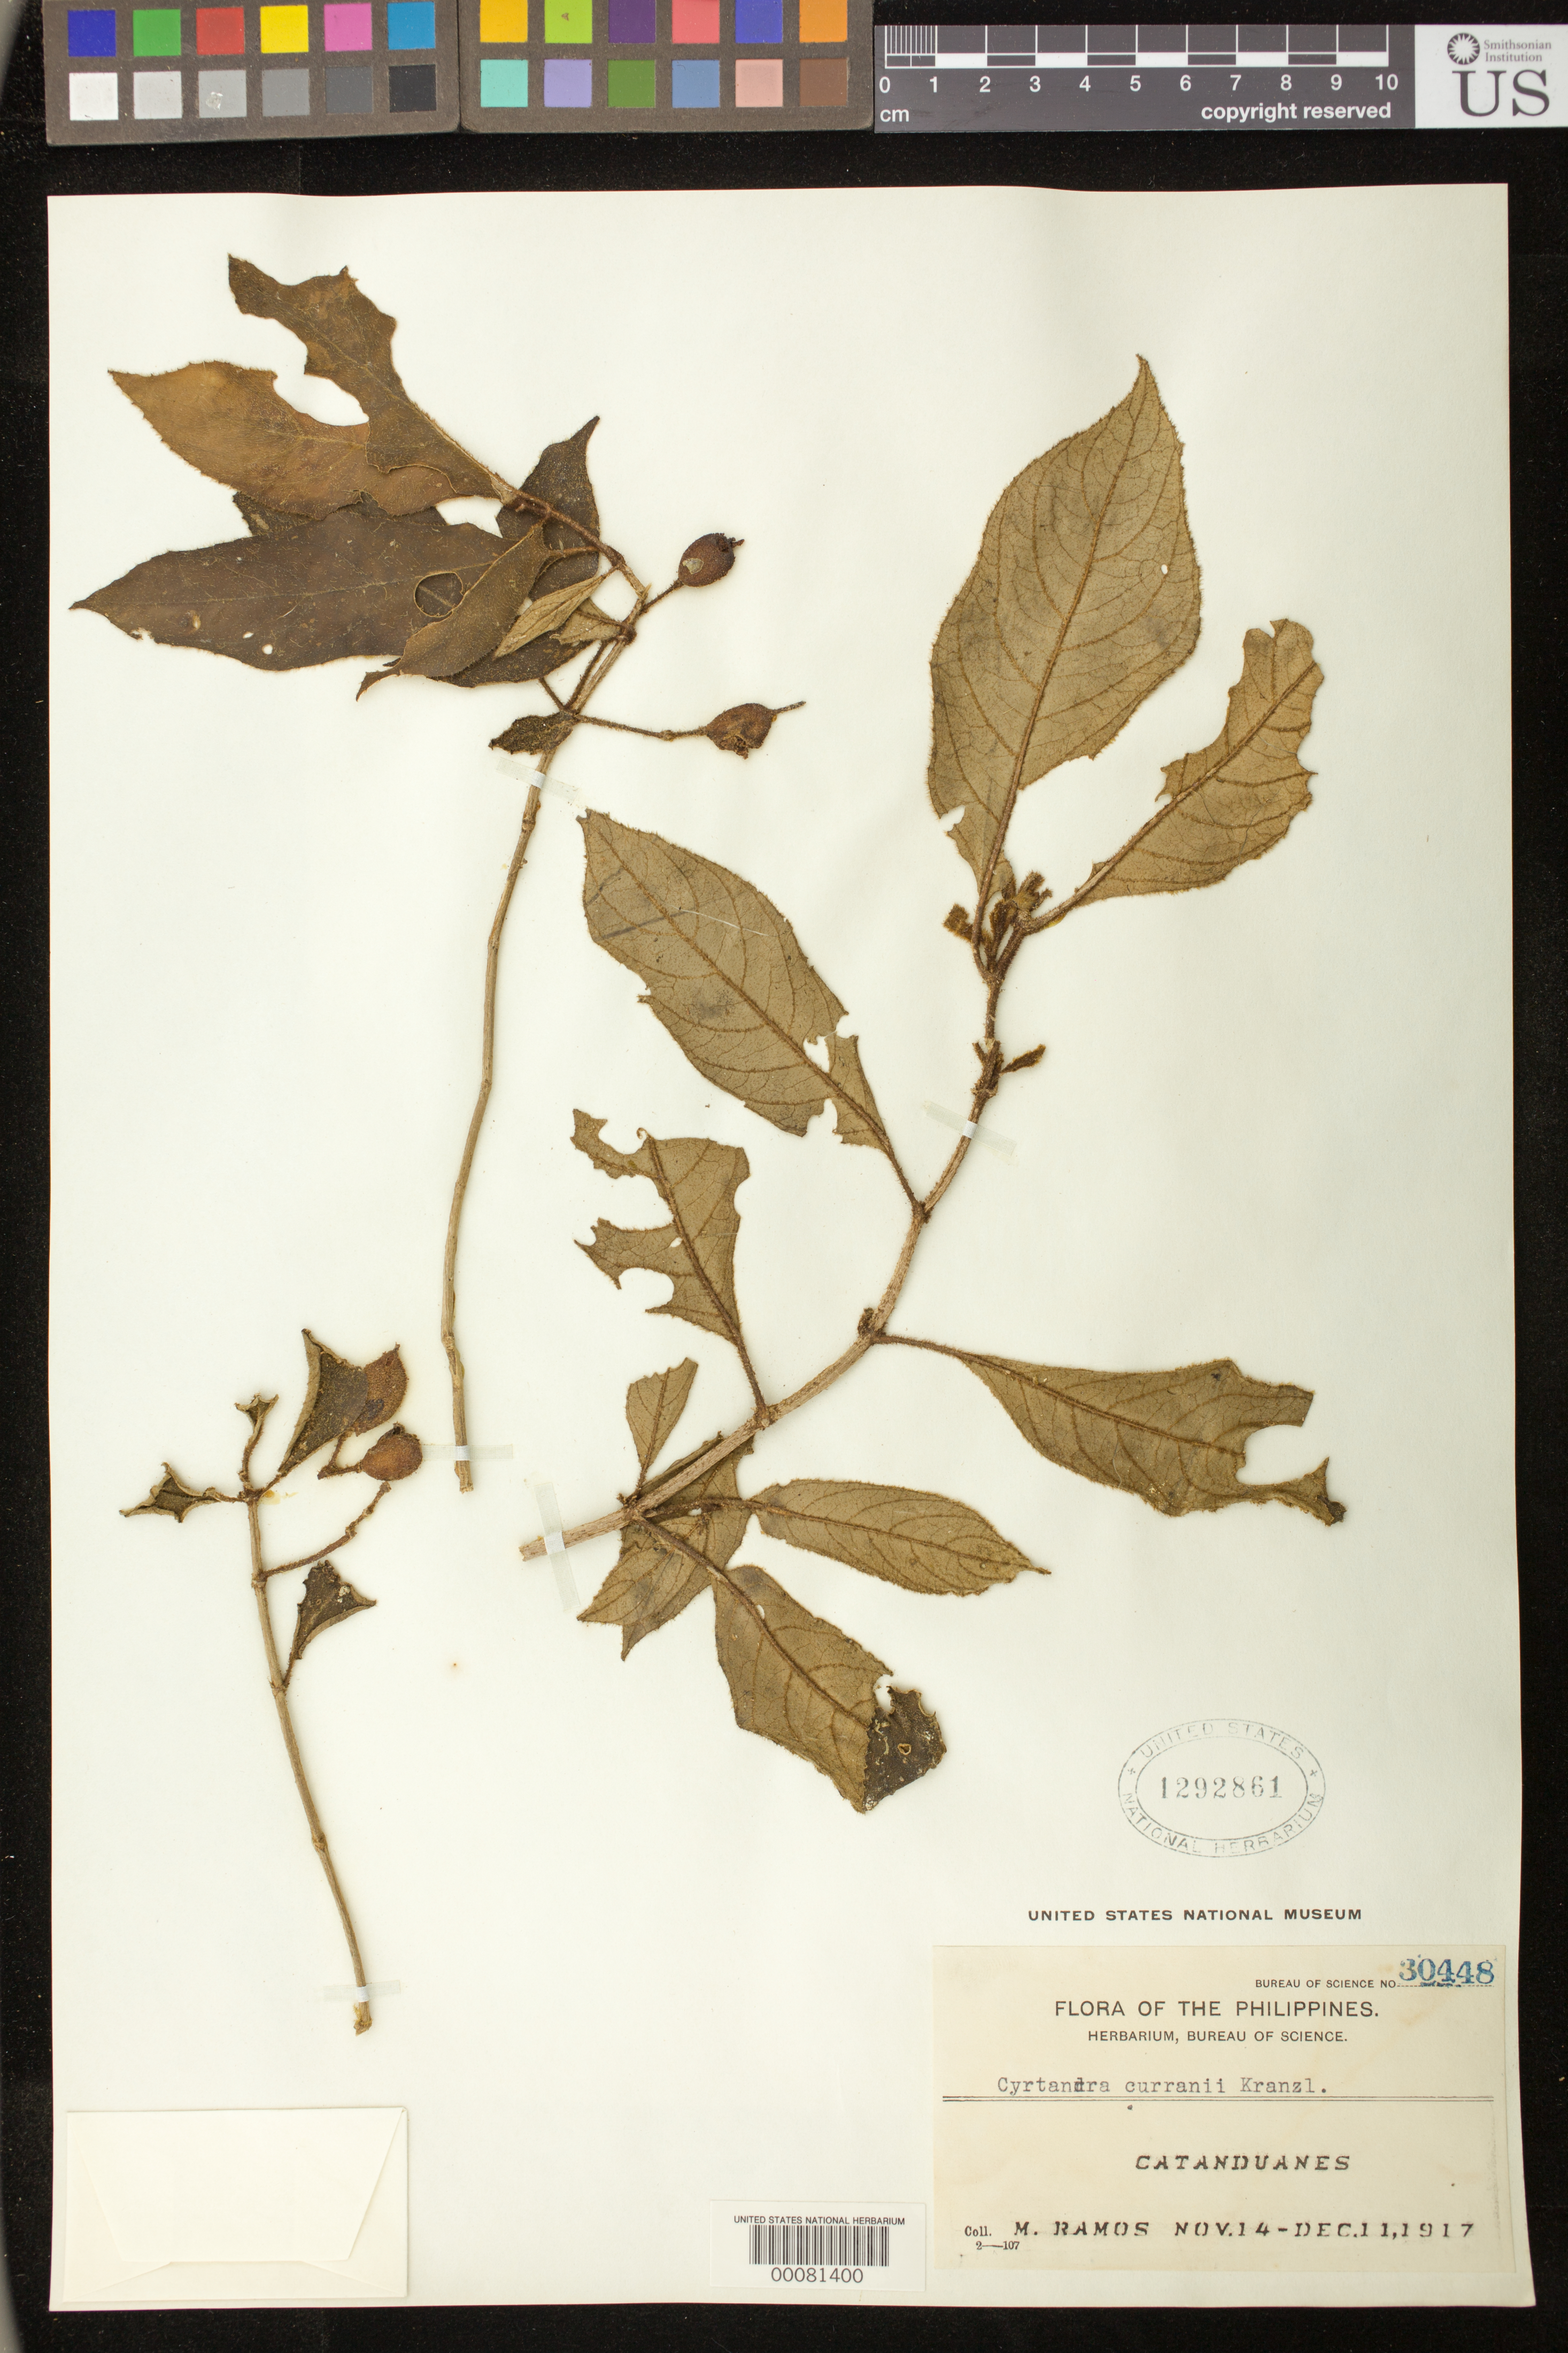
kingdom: Plantae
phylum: Tracheophyta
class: Magnoliopsida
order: Lamiales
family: Gesneriaceae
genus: Cyrtandra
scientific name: Cyrtandra curranii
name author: Kraenzl.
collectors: M. Ramos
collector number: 30448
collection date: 1917-11-14/1917-12-11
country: Philippines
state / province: Bicol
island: Catanduanes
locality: Catanduanes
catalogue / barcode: US 1292861